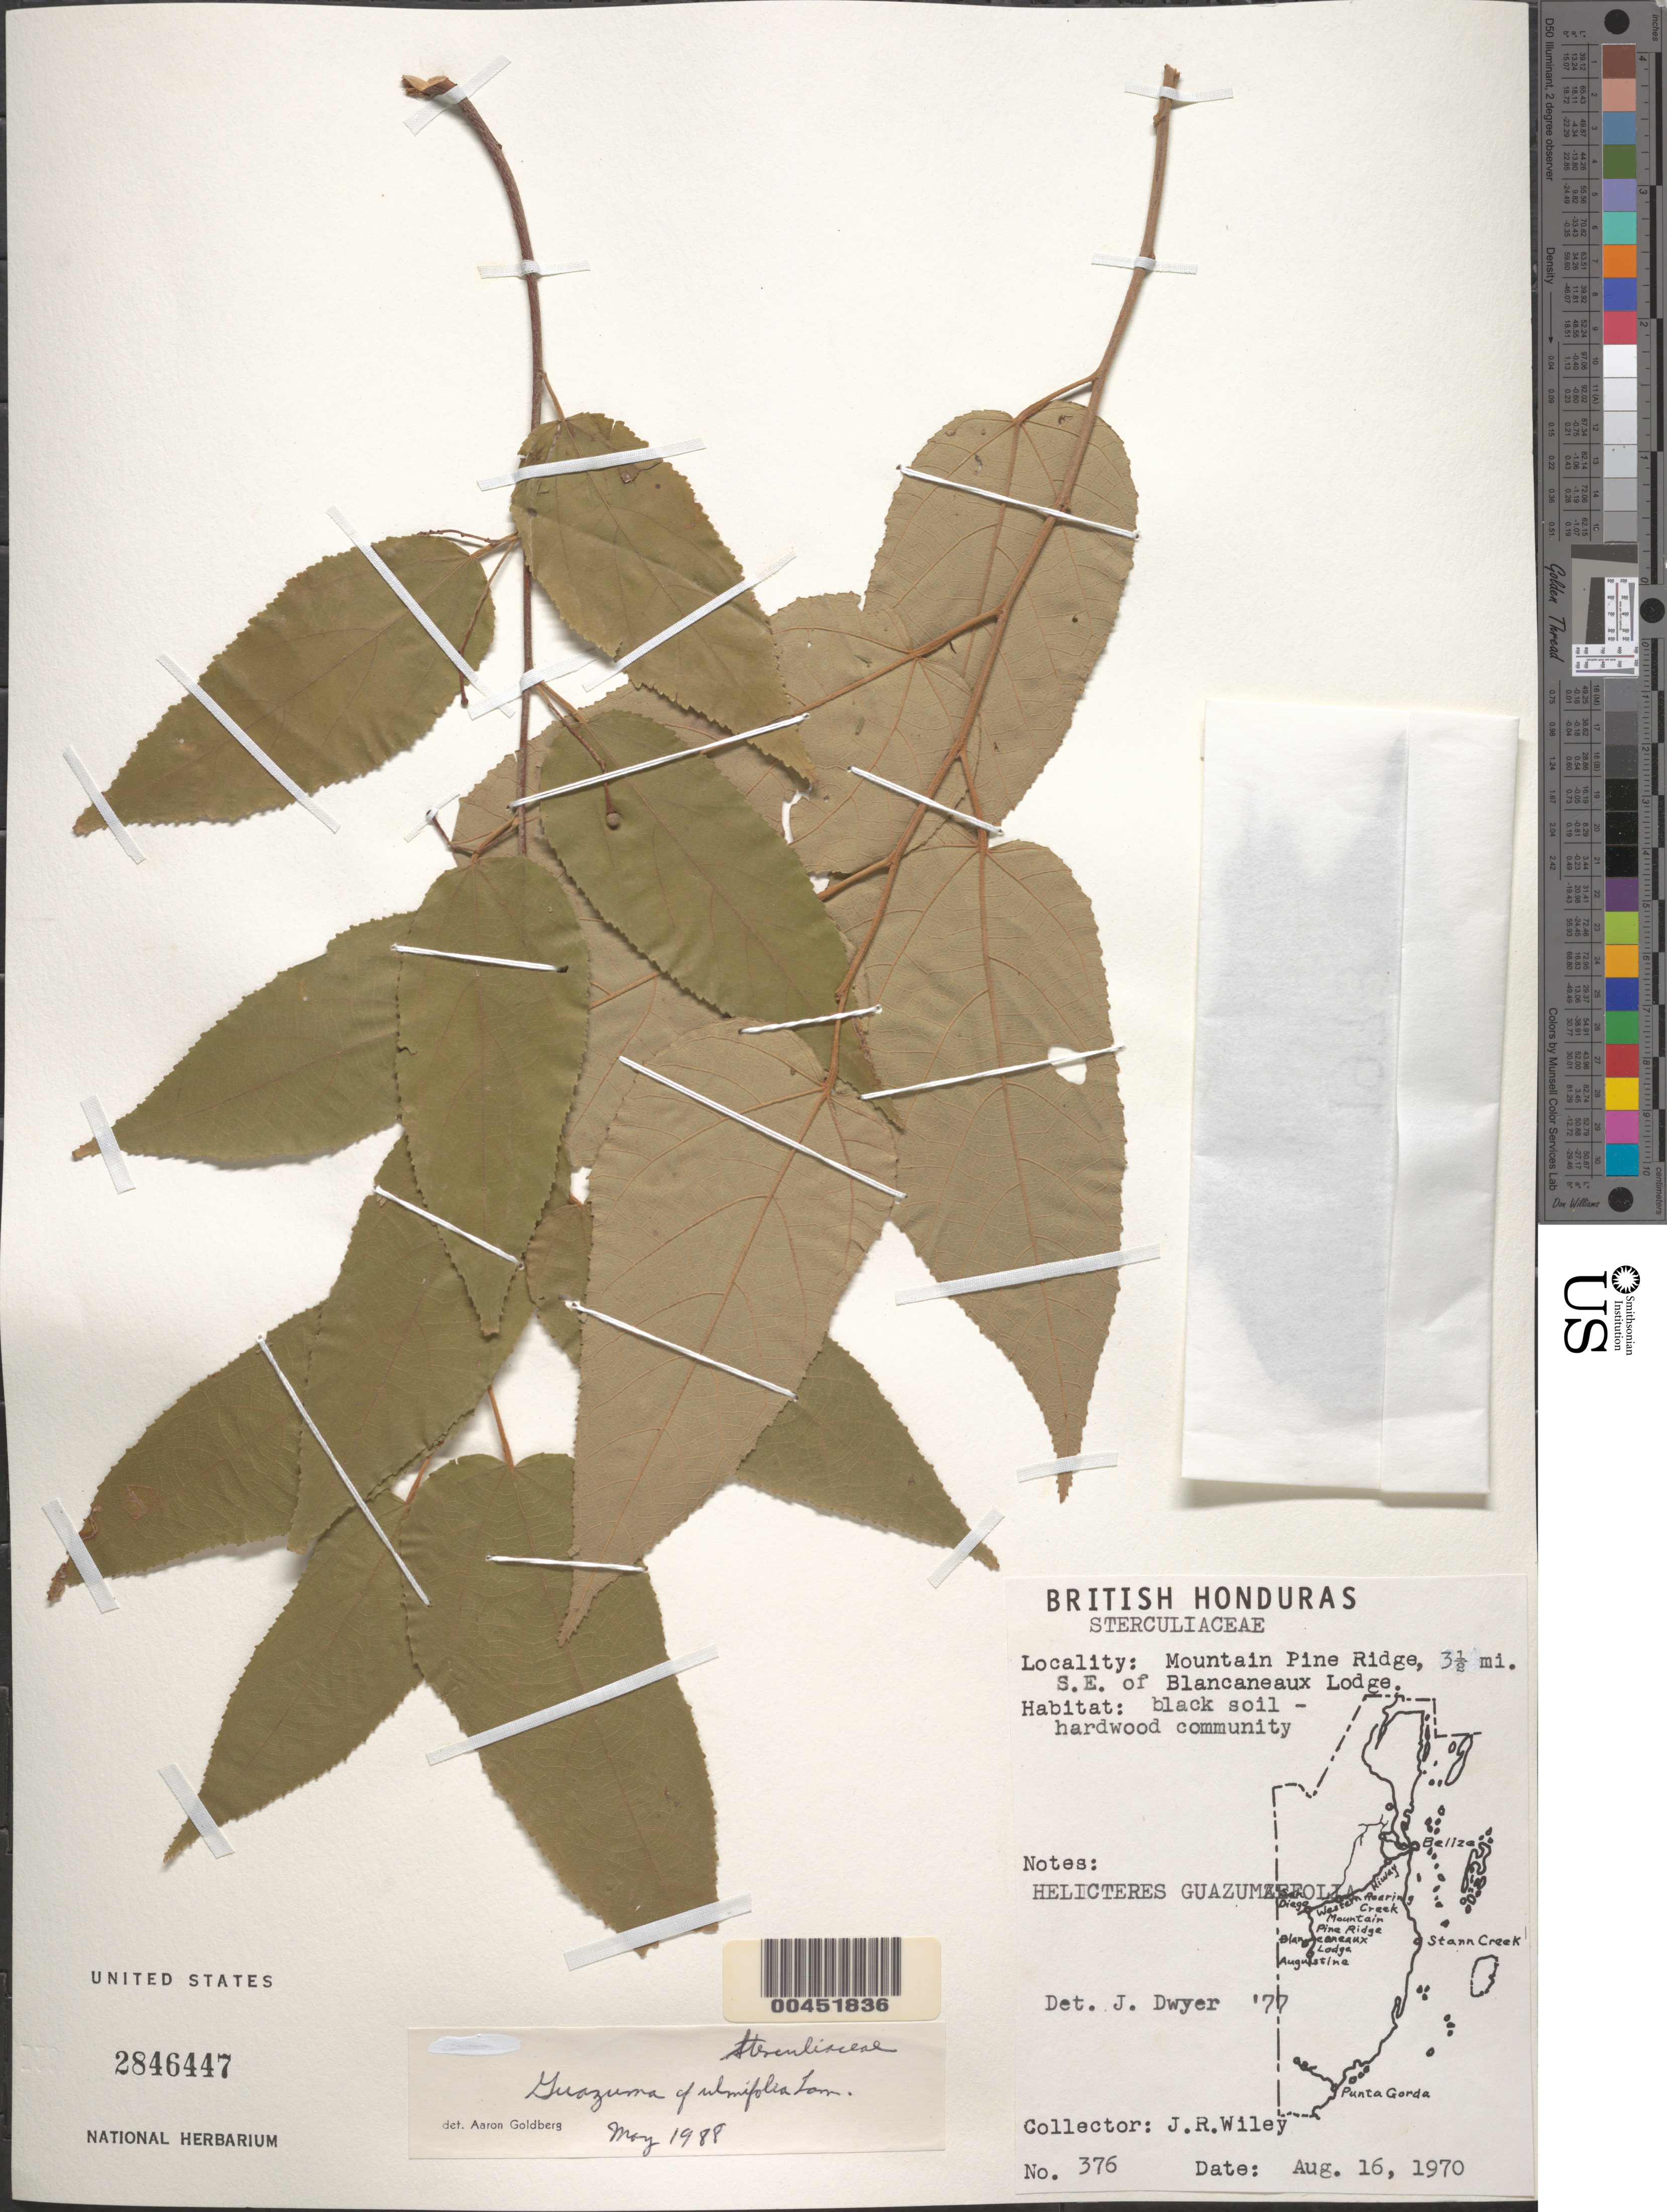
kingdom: Plantae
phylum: Tracheophyta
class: Magnoliopsida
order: Malvales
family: Malvaceae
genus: Guazuma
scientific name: Guazuma ulmifolia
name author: Lam.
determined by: Goldberg, Aaron, (US), NMNH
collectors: J. Wiley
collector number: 376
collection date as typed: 16 Aug 1970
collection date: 1970-08-16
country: Belize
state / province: Cayo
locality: Mountain Pine Ridge, 3.5 mi. SE of Blancaneaux Lodge.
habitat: black soil - hardwood community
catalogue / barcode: US 2846447